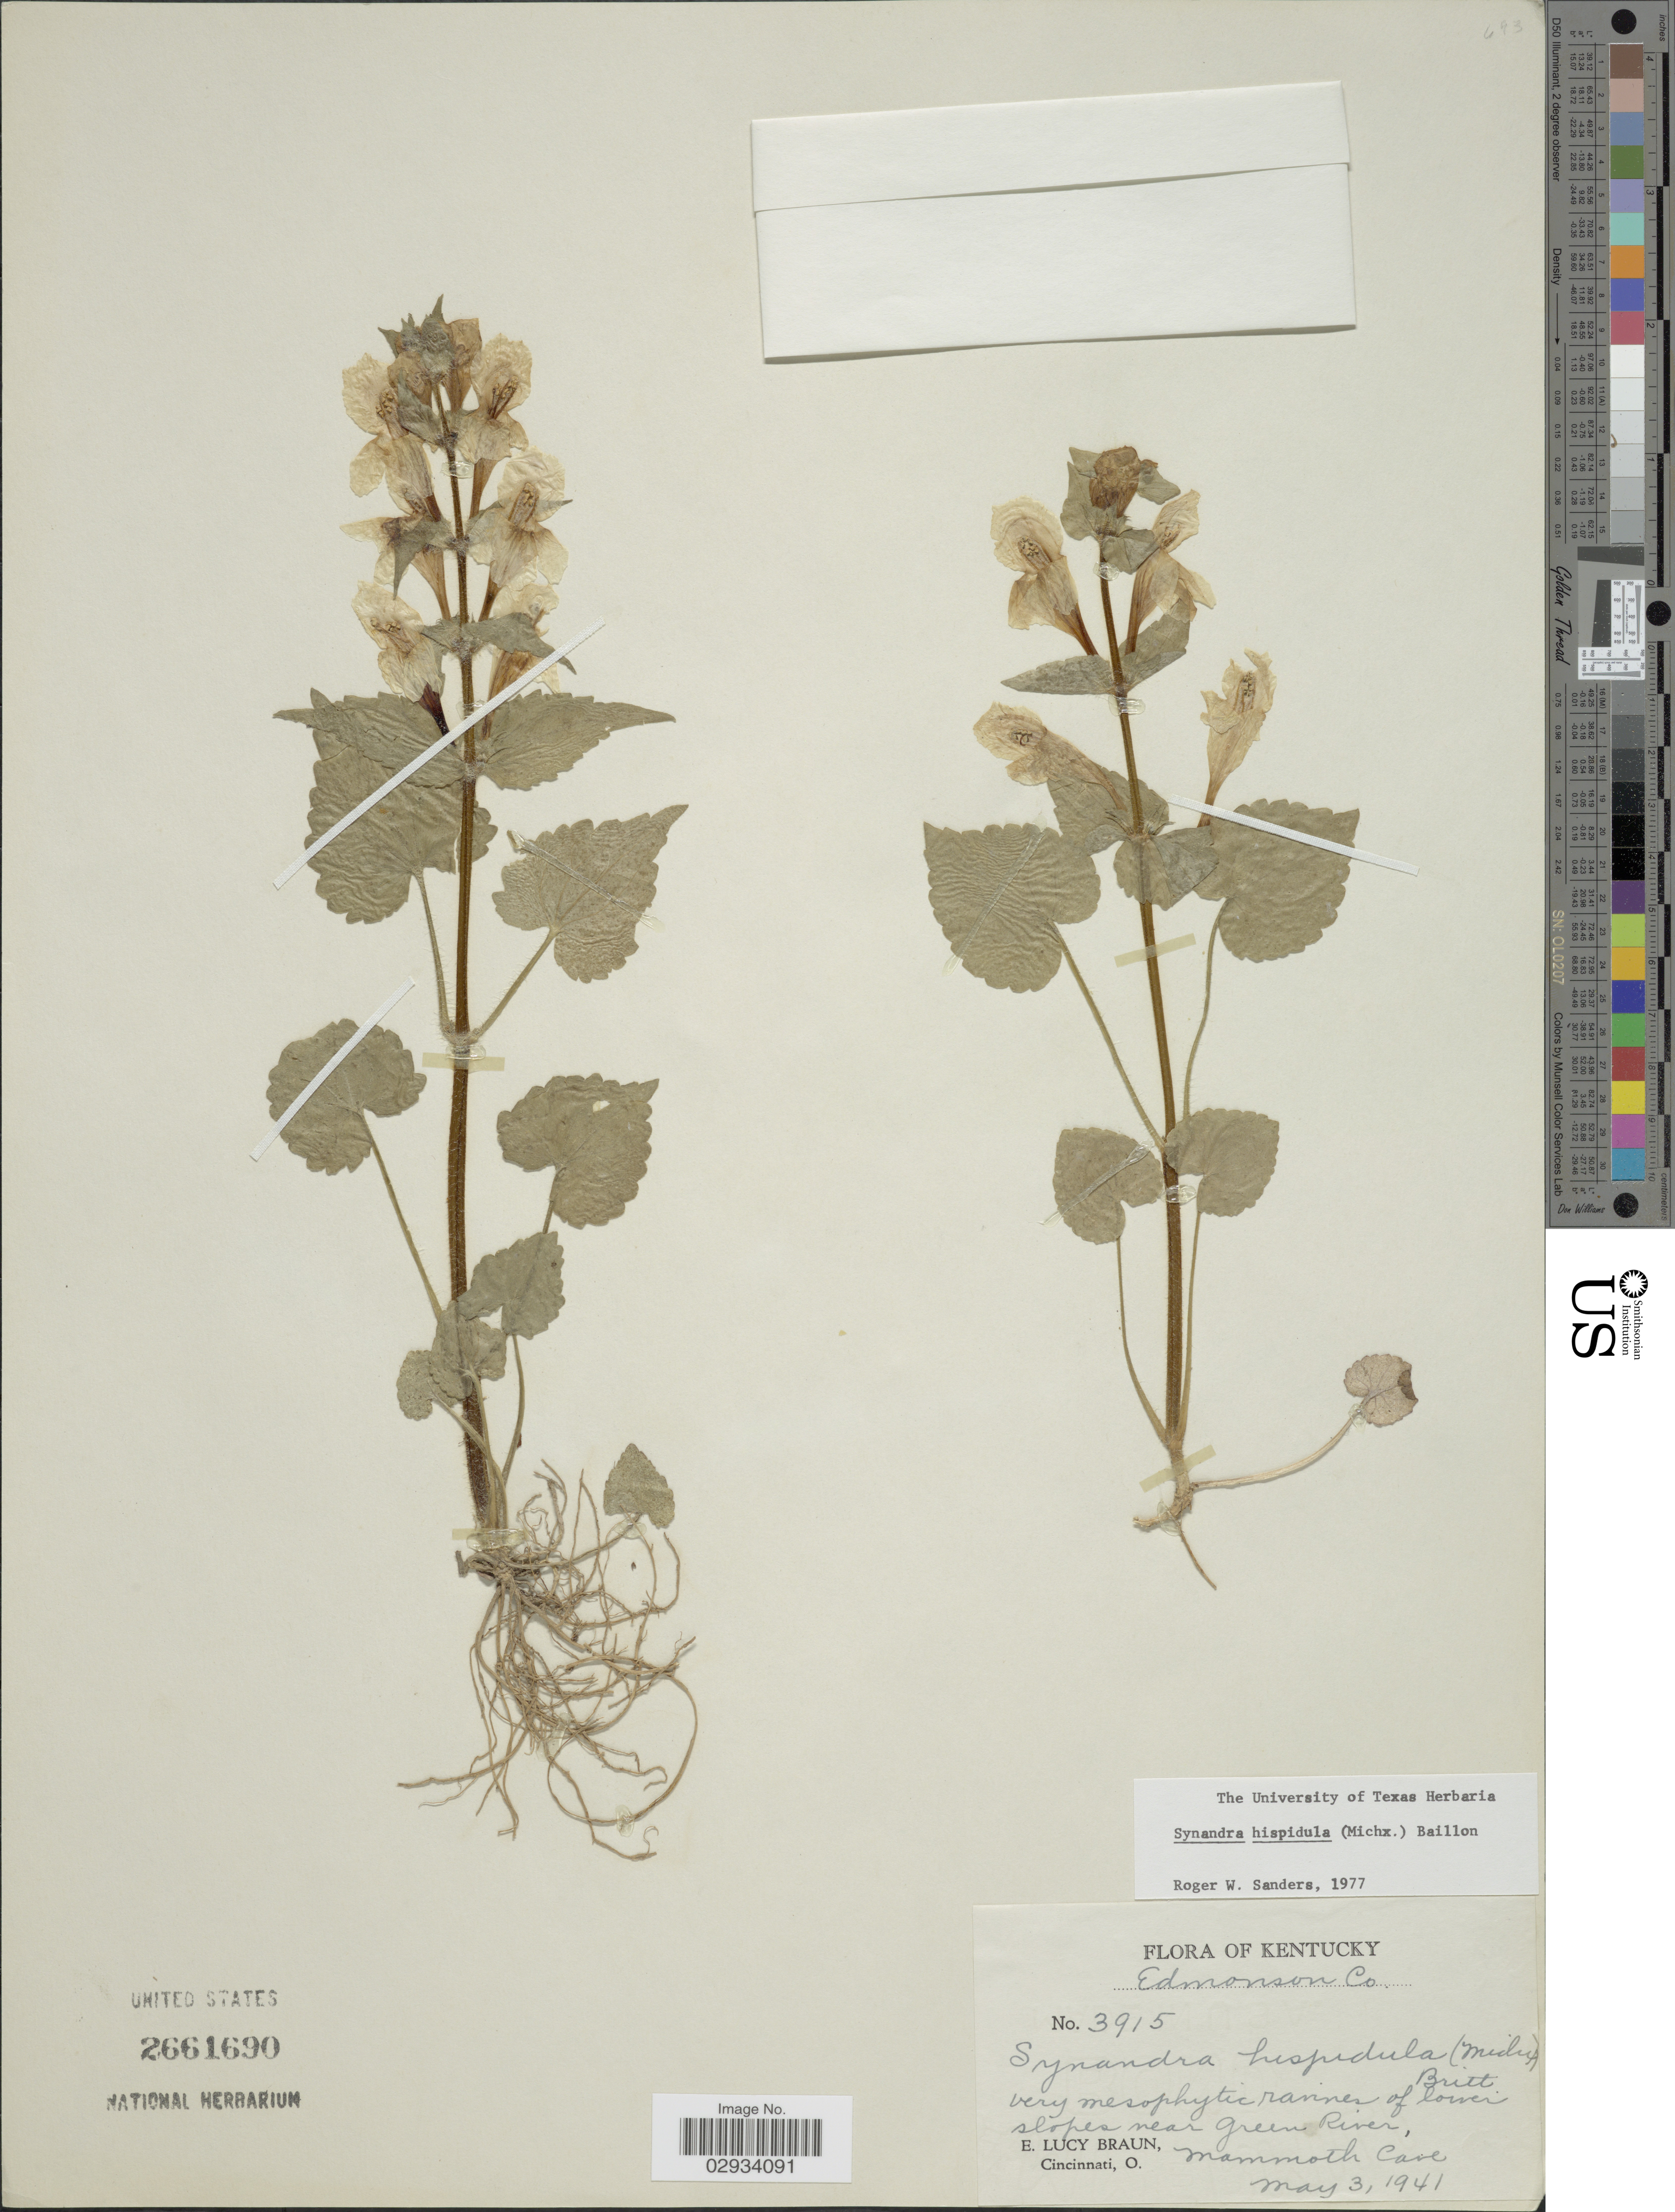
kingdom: Plantae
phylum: Tracheophyta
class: Magnoliopsida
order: Lamiales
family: Lamiaceae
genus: Synandra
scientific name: Synandra hispidula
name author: (Michx.) Baill.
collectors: E. L. Braun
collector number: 3915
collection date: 1941-05-03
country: United States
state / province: Kentucky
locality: Edmonson Co. Slopes near Green River, Mammoth Cave.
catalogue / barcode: US 2661690